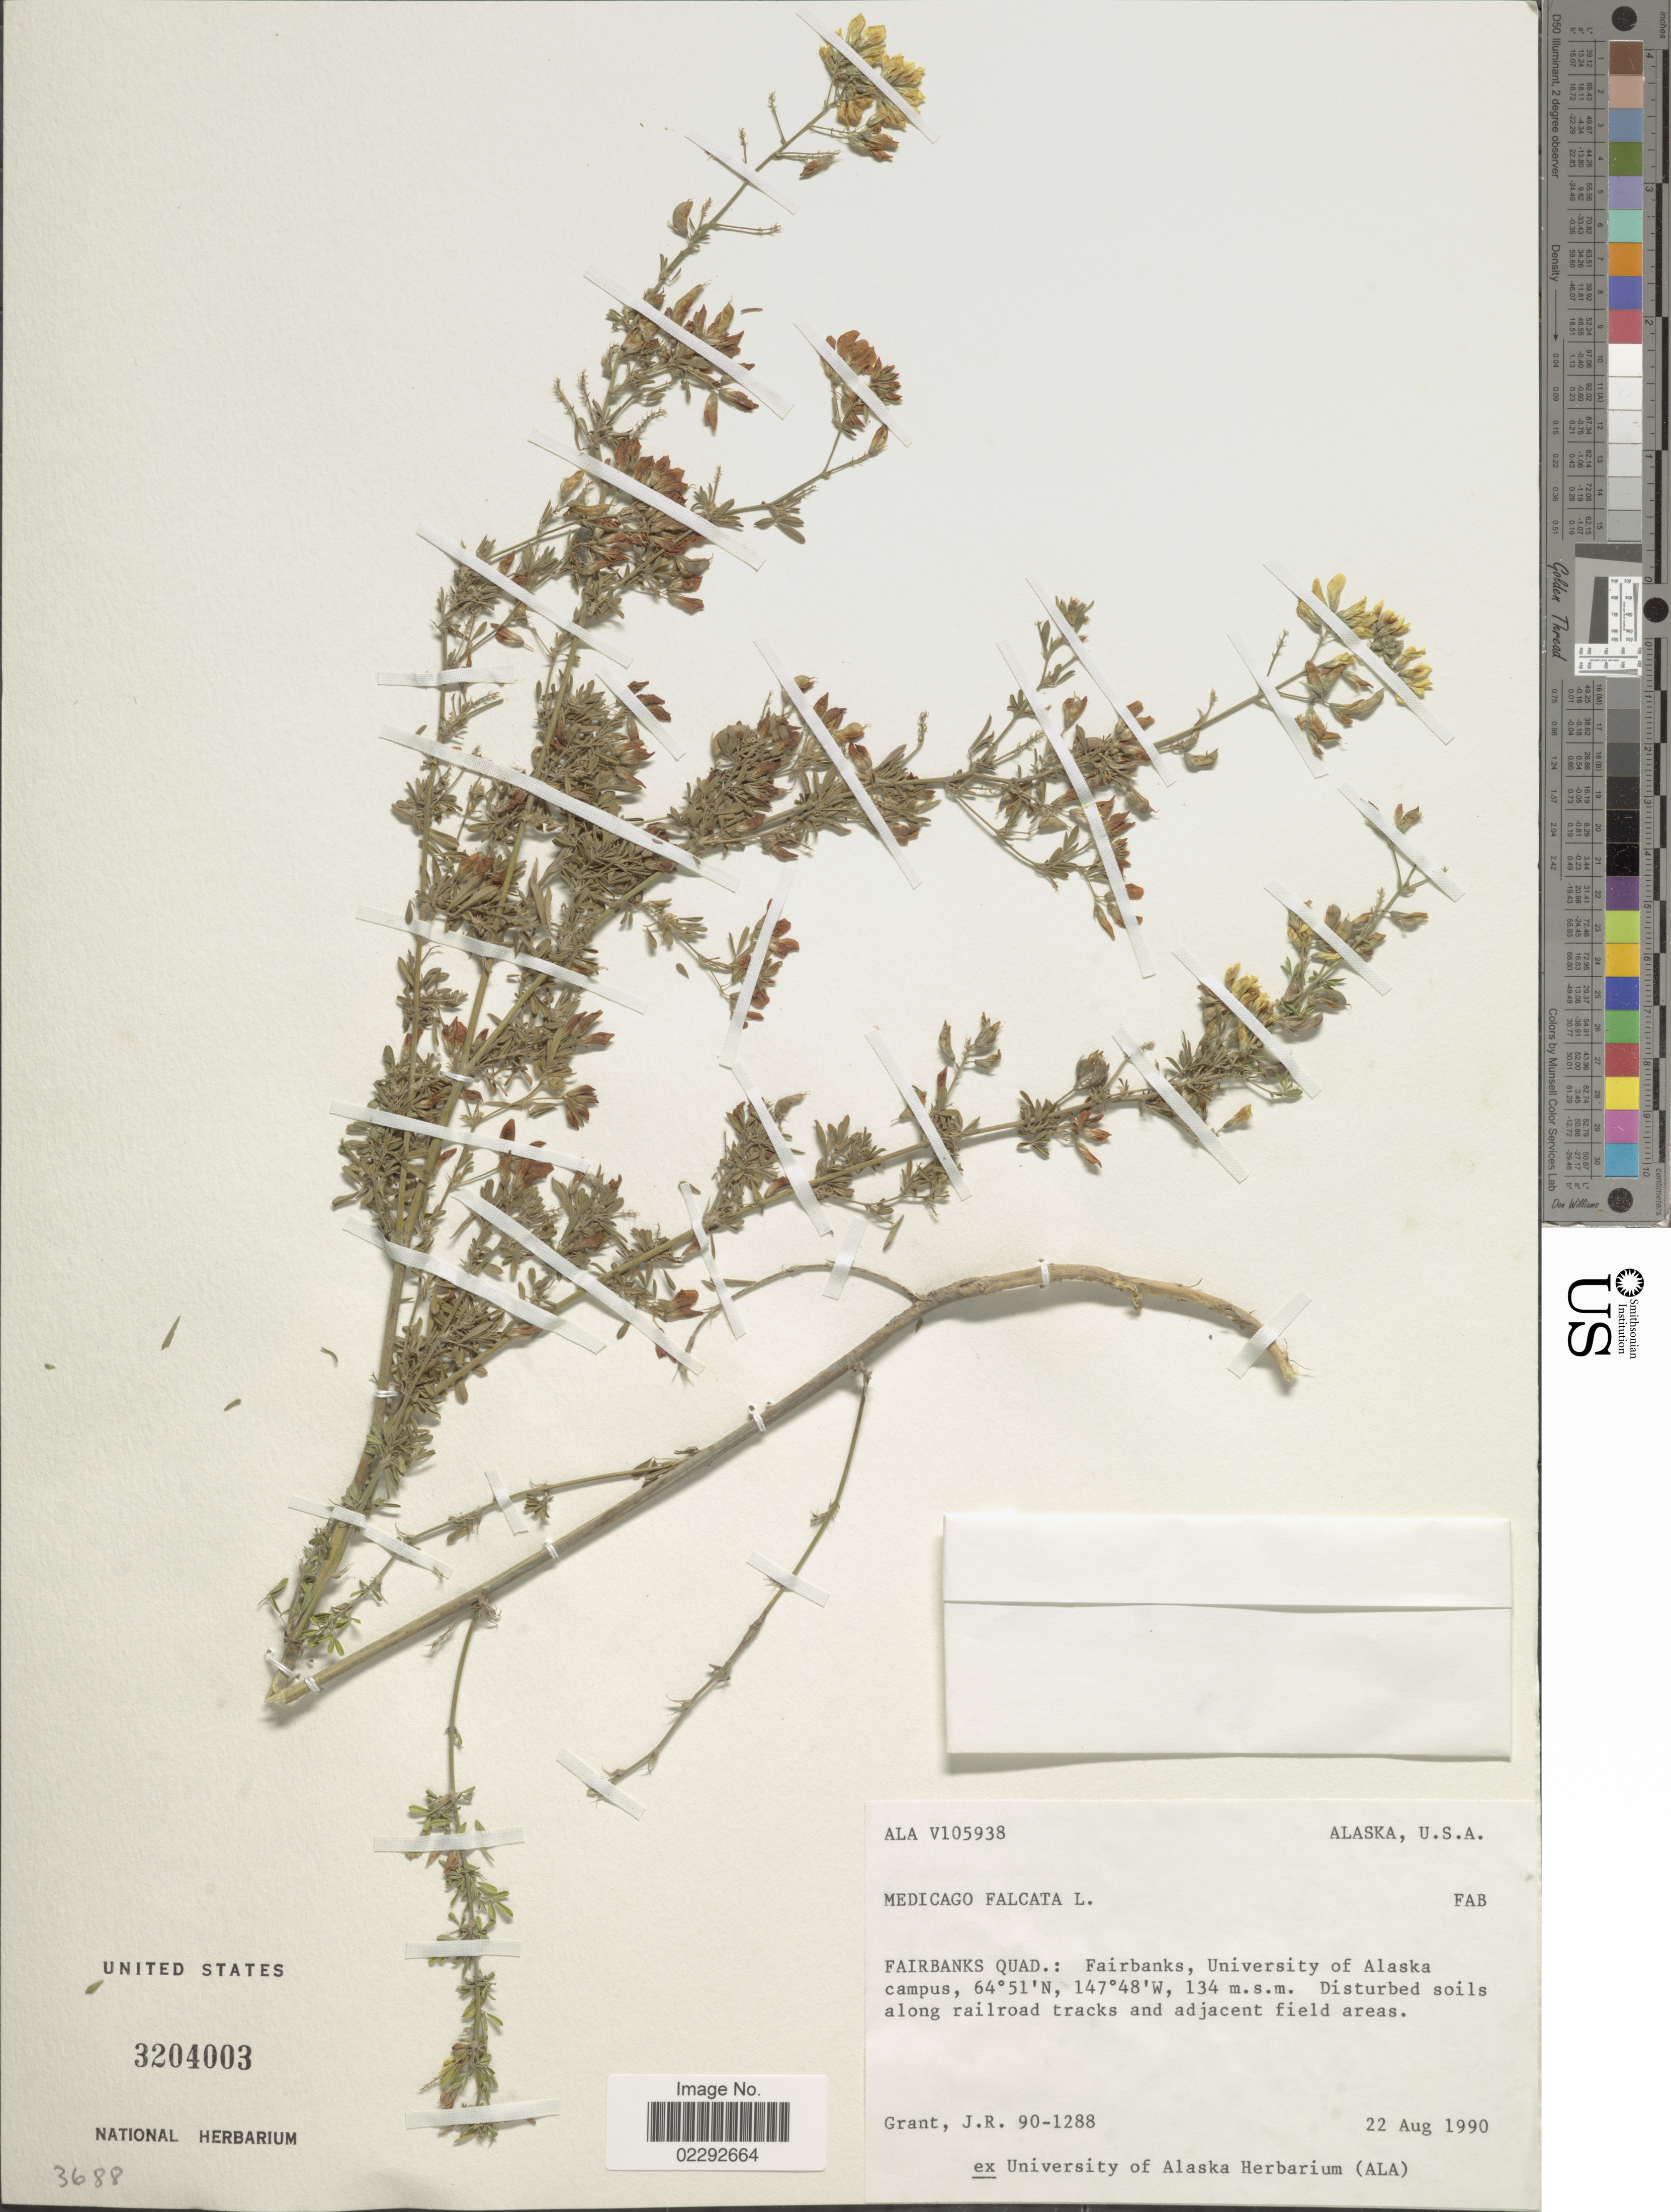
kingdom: Plantae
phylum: Tracheophyta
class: Magnoliopsida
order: Fabales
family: Fabaceae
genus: Medicago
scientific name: Medicago falcata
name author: L.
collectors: J. Grant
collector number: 90-1288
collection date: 1990-08-22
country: United States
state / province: Alaska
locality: Fairbanks Quad.: Fairbanks, University of Alaska campus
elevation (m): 134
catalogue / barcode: US 3204003